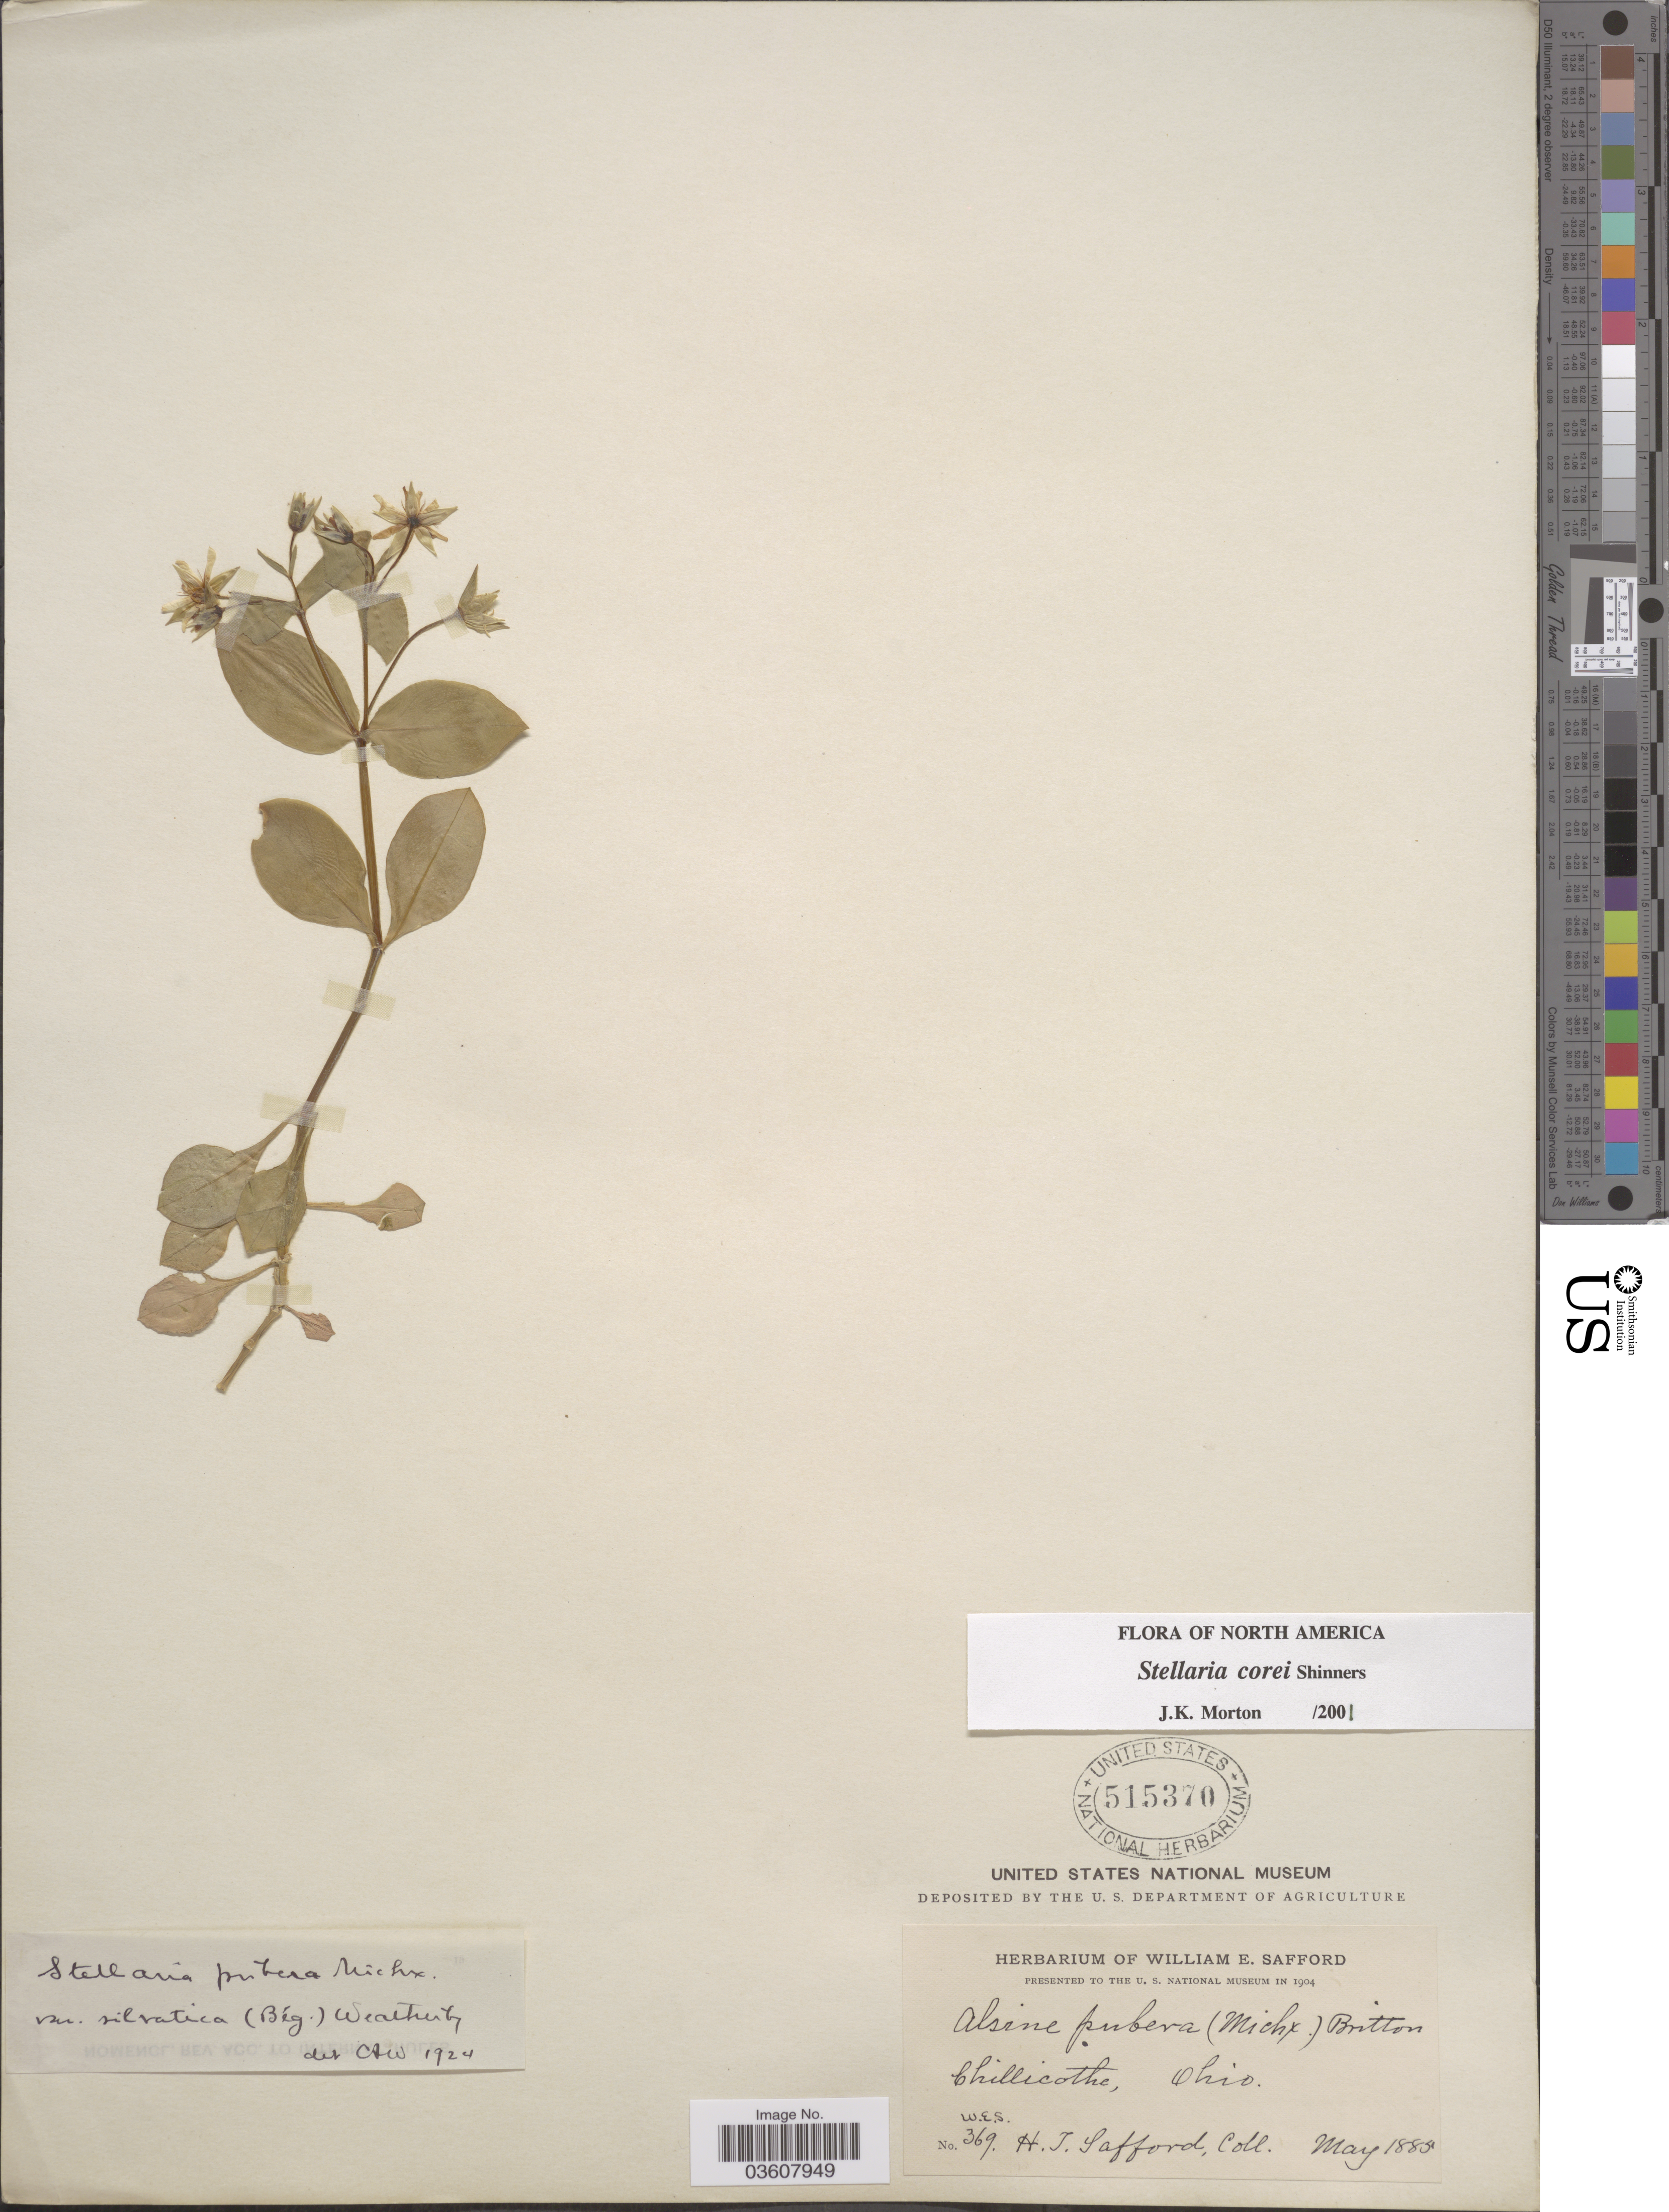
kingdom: Plantae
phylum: Tracheophyta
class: Magnoliopsida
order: Caryophyllales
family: Caryophyllaceae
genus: Stellaria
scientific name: Stellaria corei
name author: Shinners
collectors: H. Safford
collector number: WES369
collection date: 1885-05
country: United States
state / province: Ohio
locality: Chillicothe.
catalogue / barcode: US 515370